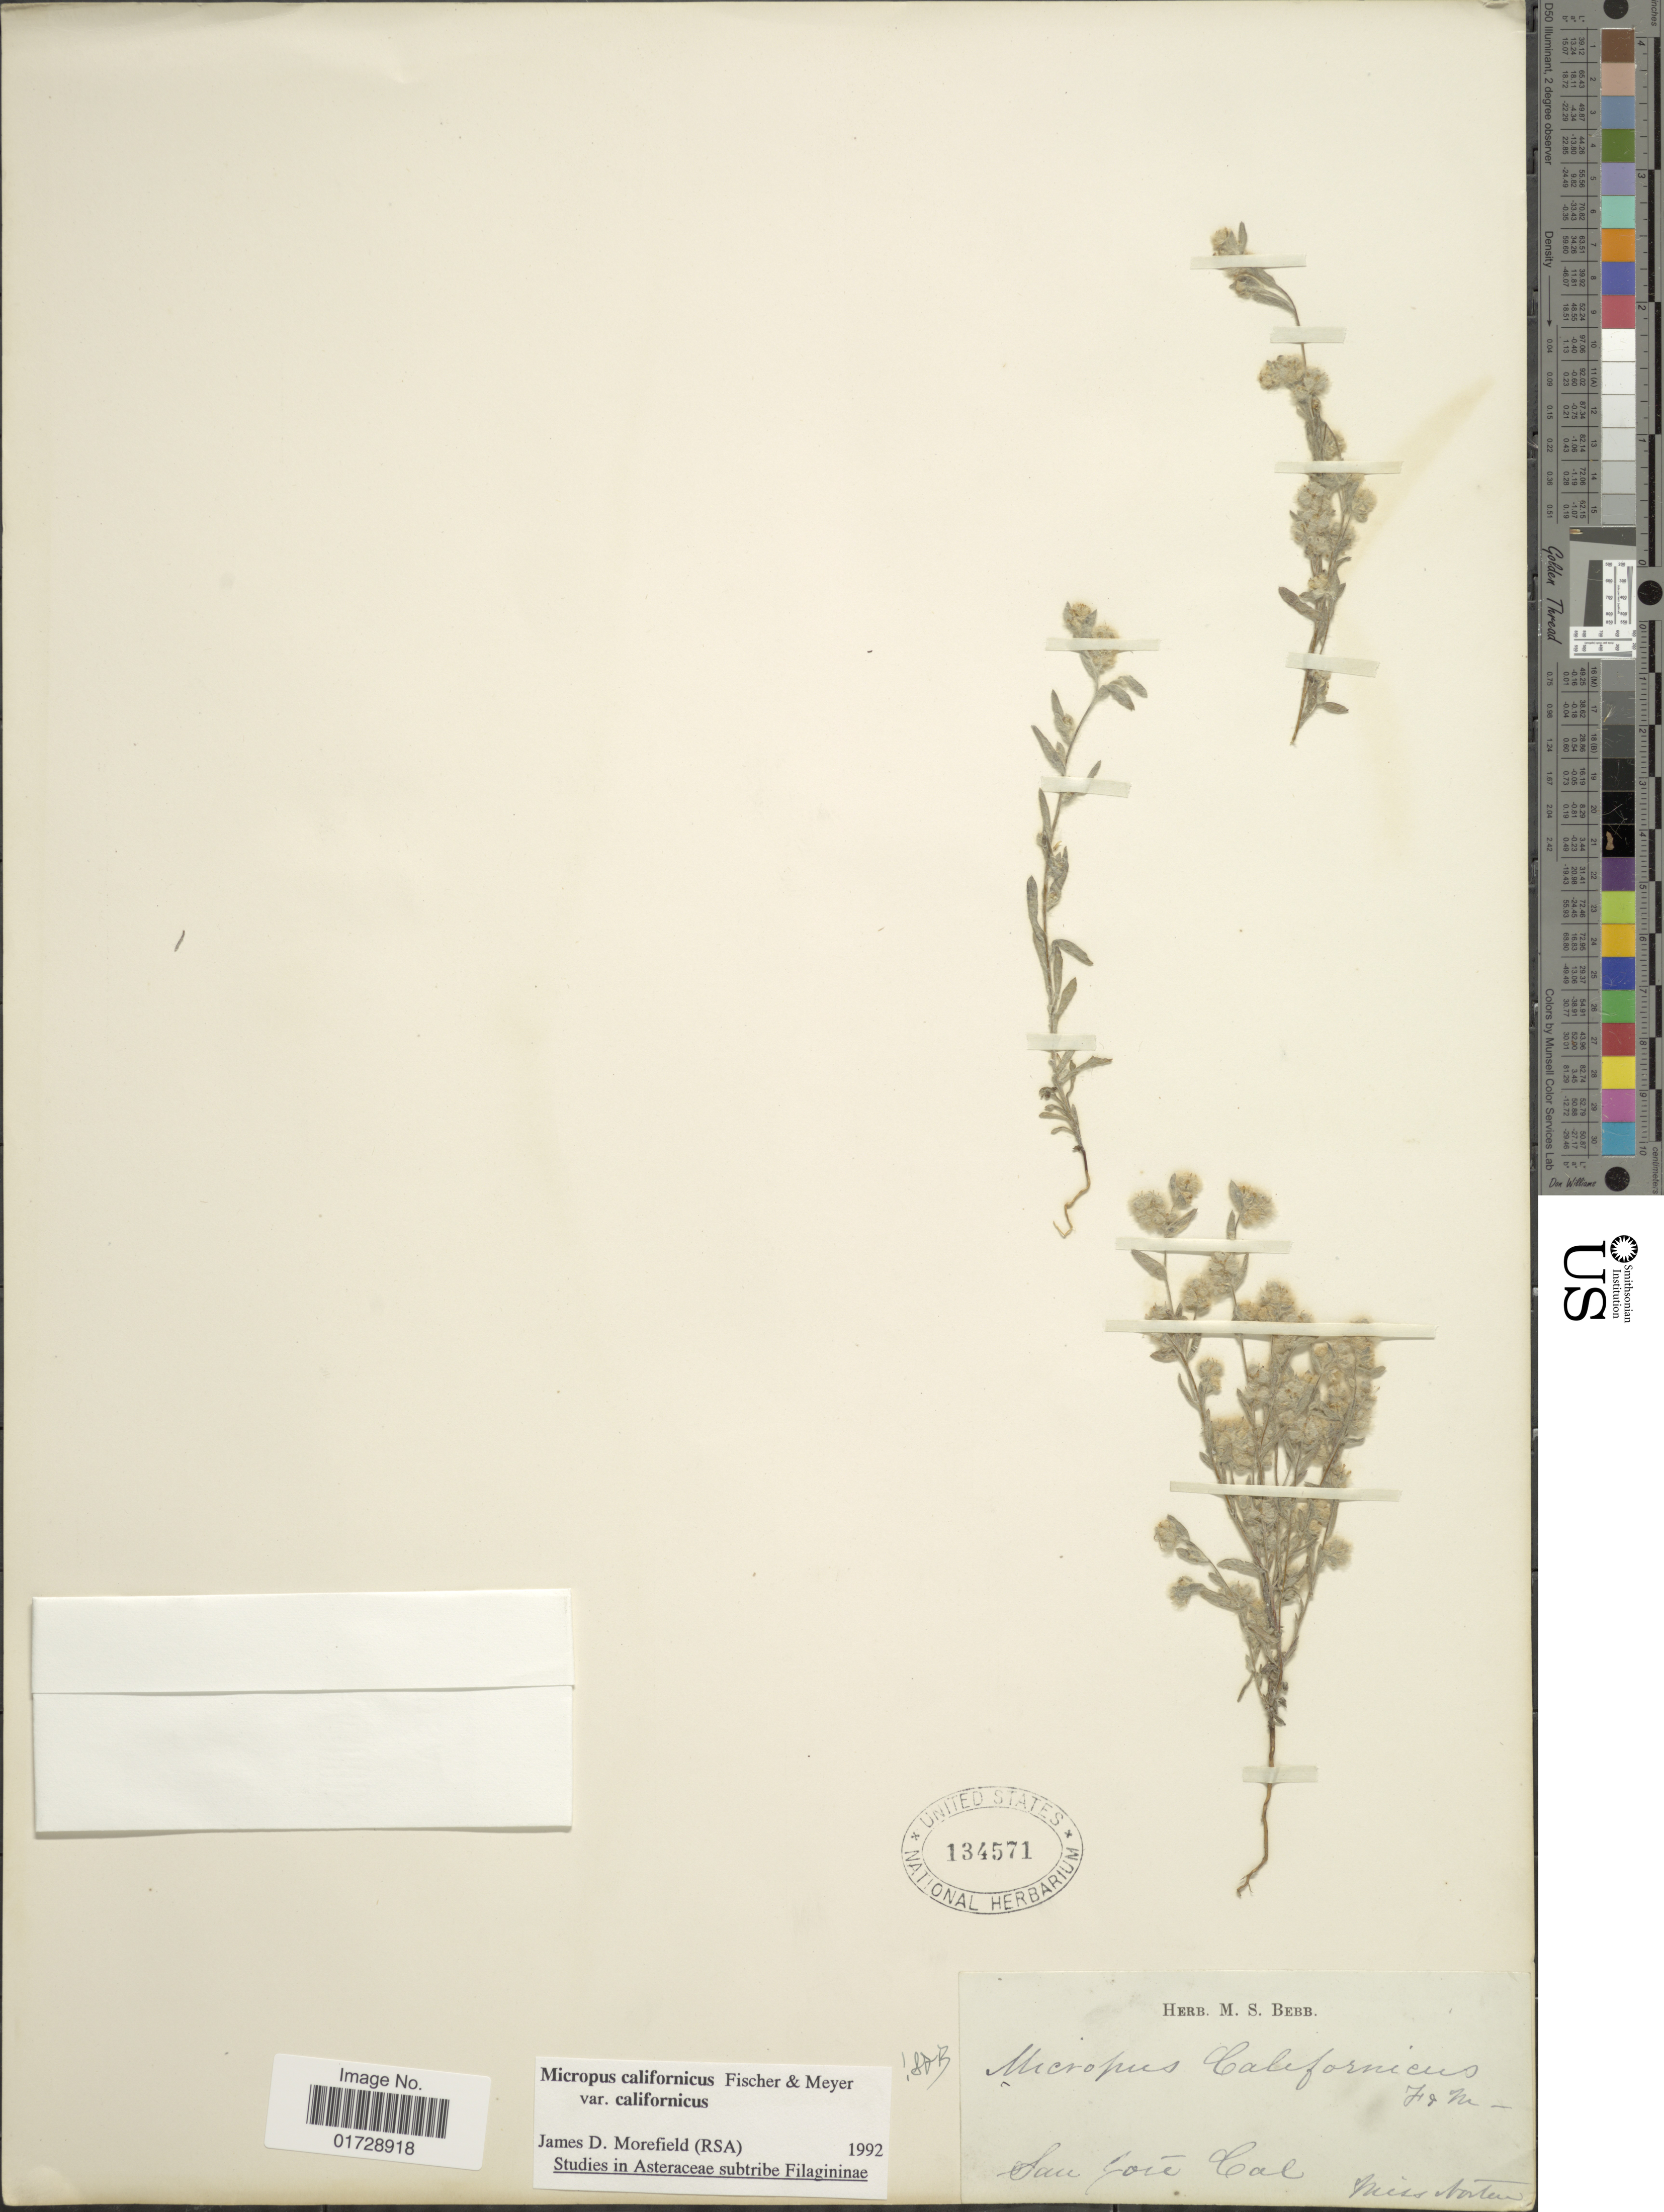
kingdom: Plantae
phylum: Tracheophyta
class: Magnoliopsida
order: Asterales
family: Asteraceae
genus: Micropus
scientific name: Micropus californicus var. californicus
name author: Fisch. & C.A. Mey.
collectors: Miss Norton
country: United States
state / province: California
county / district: Santa Clara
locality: San Jose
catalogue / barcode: US 134571